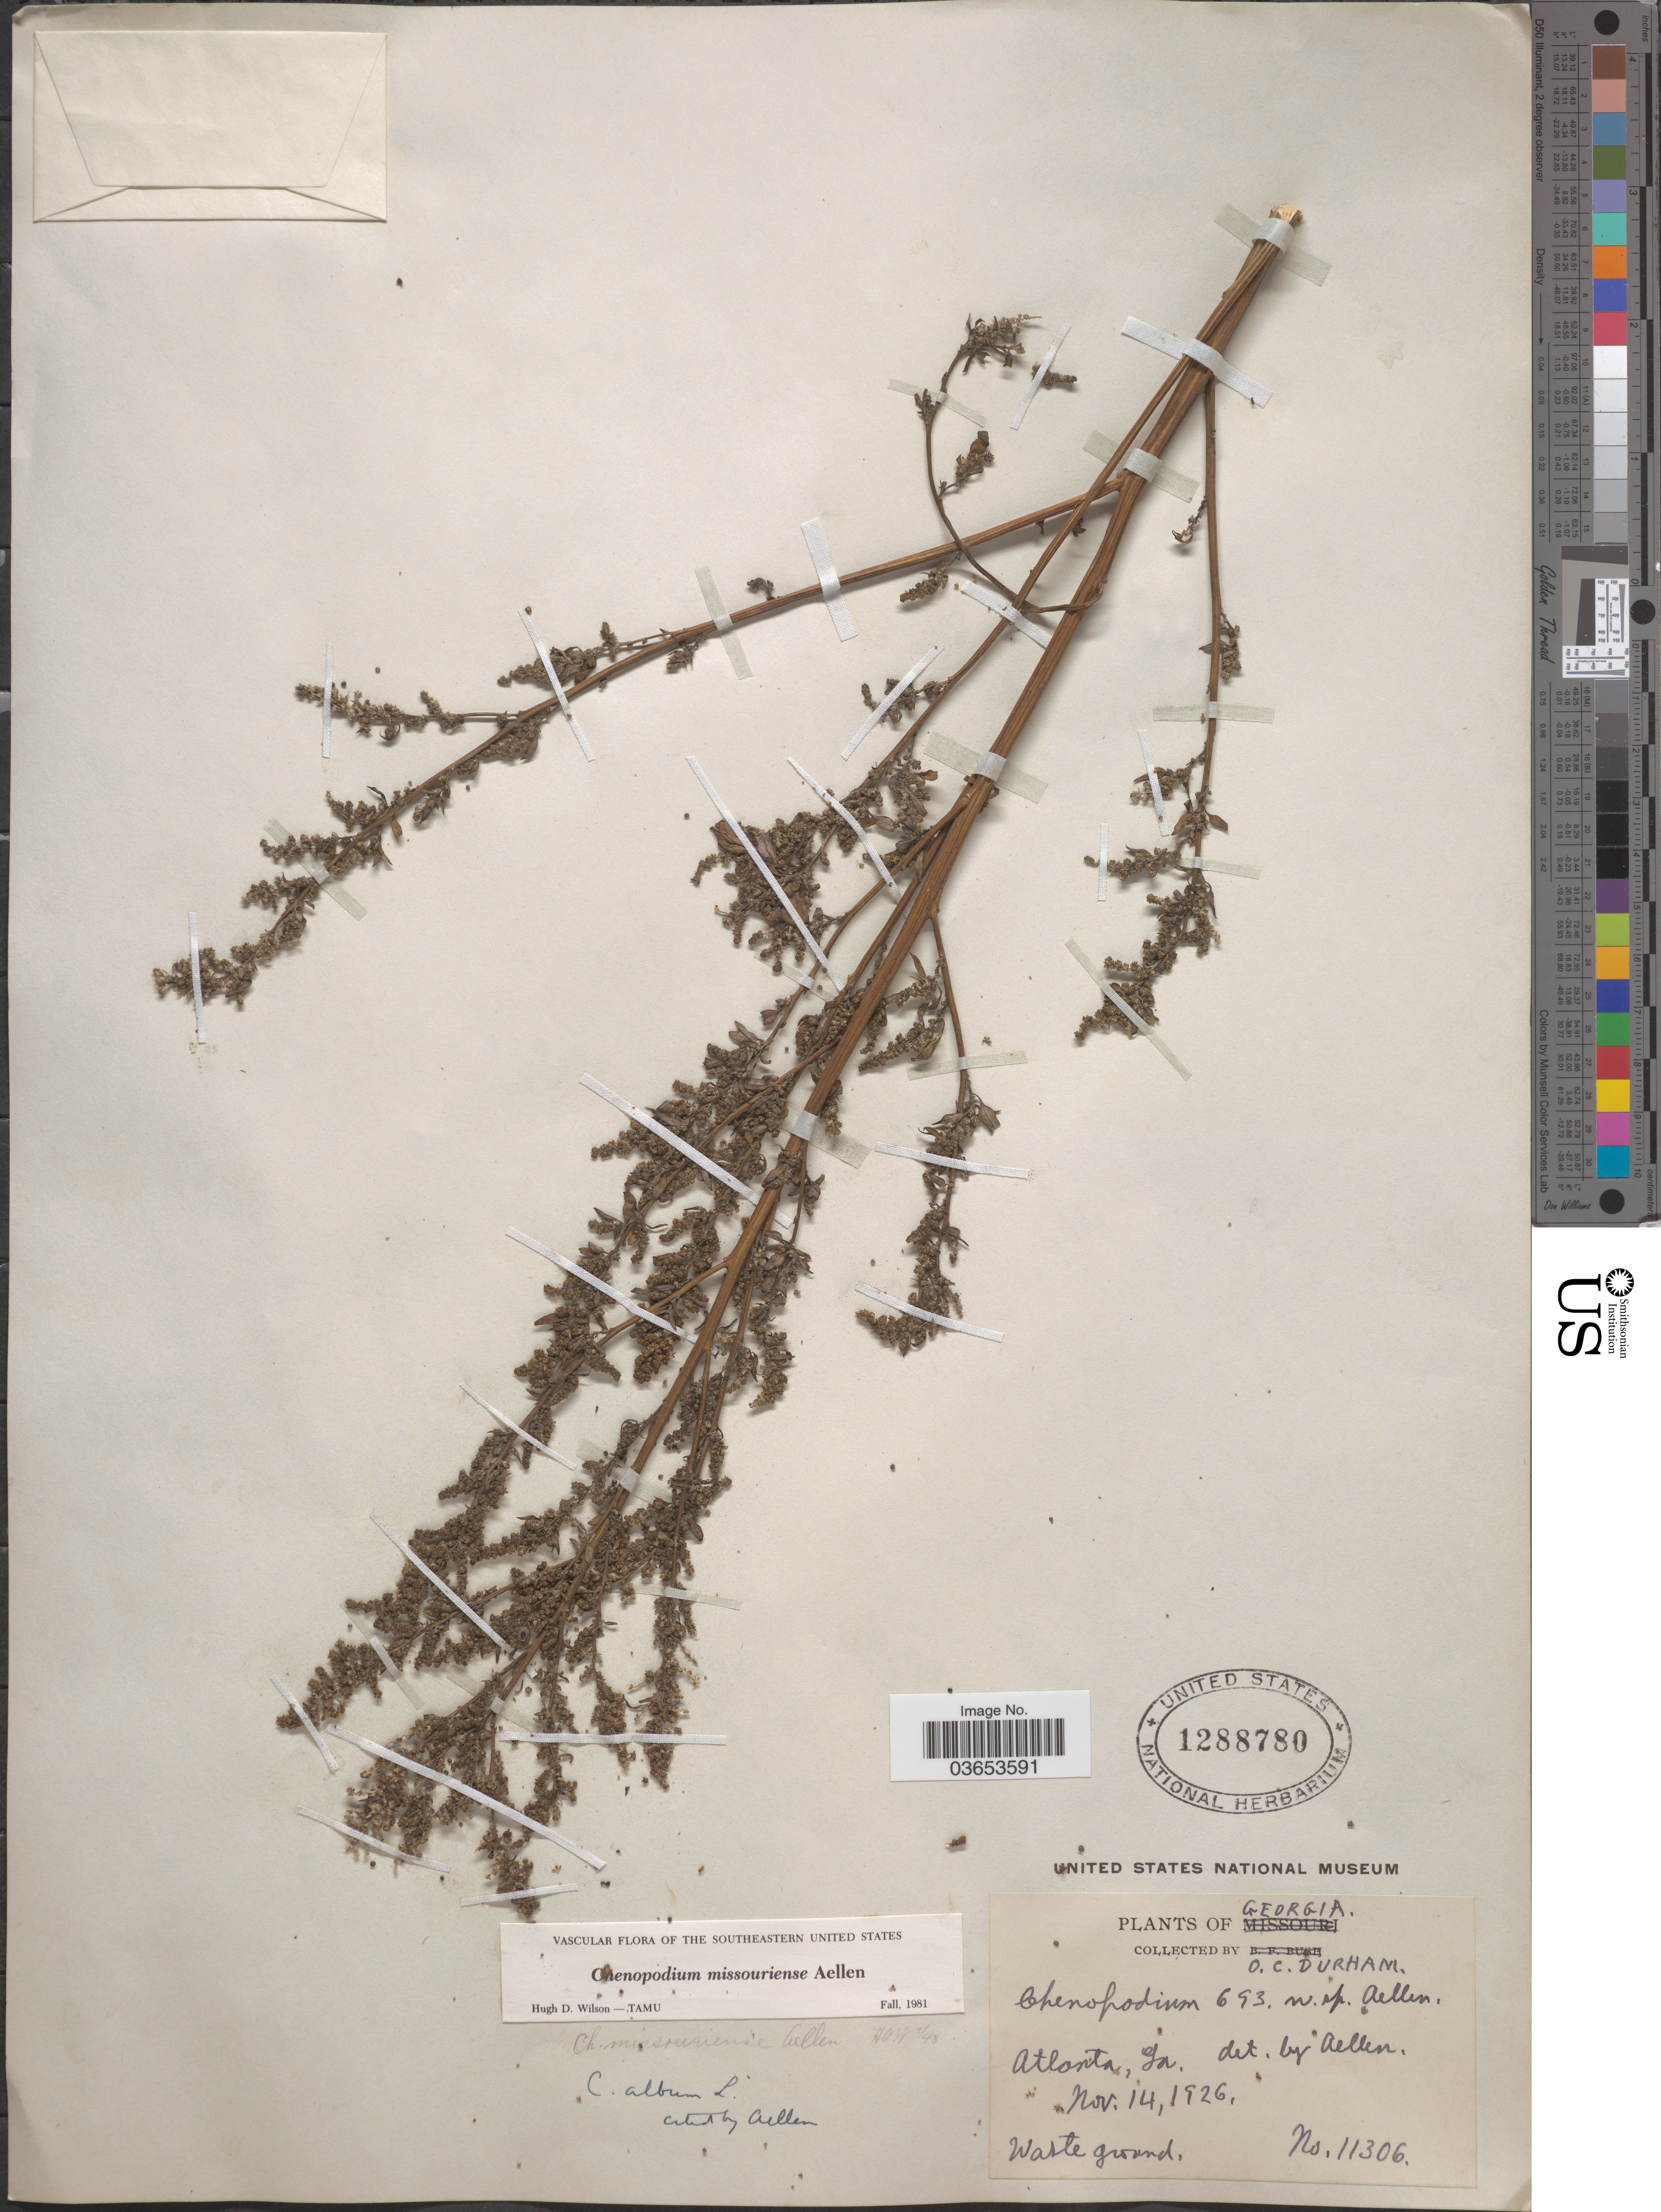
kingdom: Plantae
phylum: Tracheophyta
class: Magnoliopsida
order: Caryophyllales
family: Amaranthaceae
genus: Chenopodium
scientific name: Chenopodium missouriense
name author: Aellen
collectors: O. Durham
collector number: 11306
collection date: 1926-11-14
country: United States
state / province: Georgia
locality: Atlanta.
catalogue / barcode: US 1288780